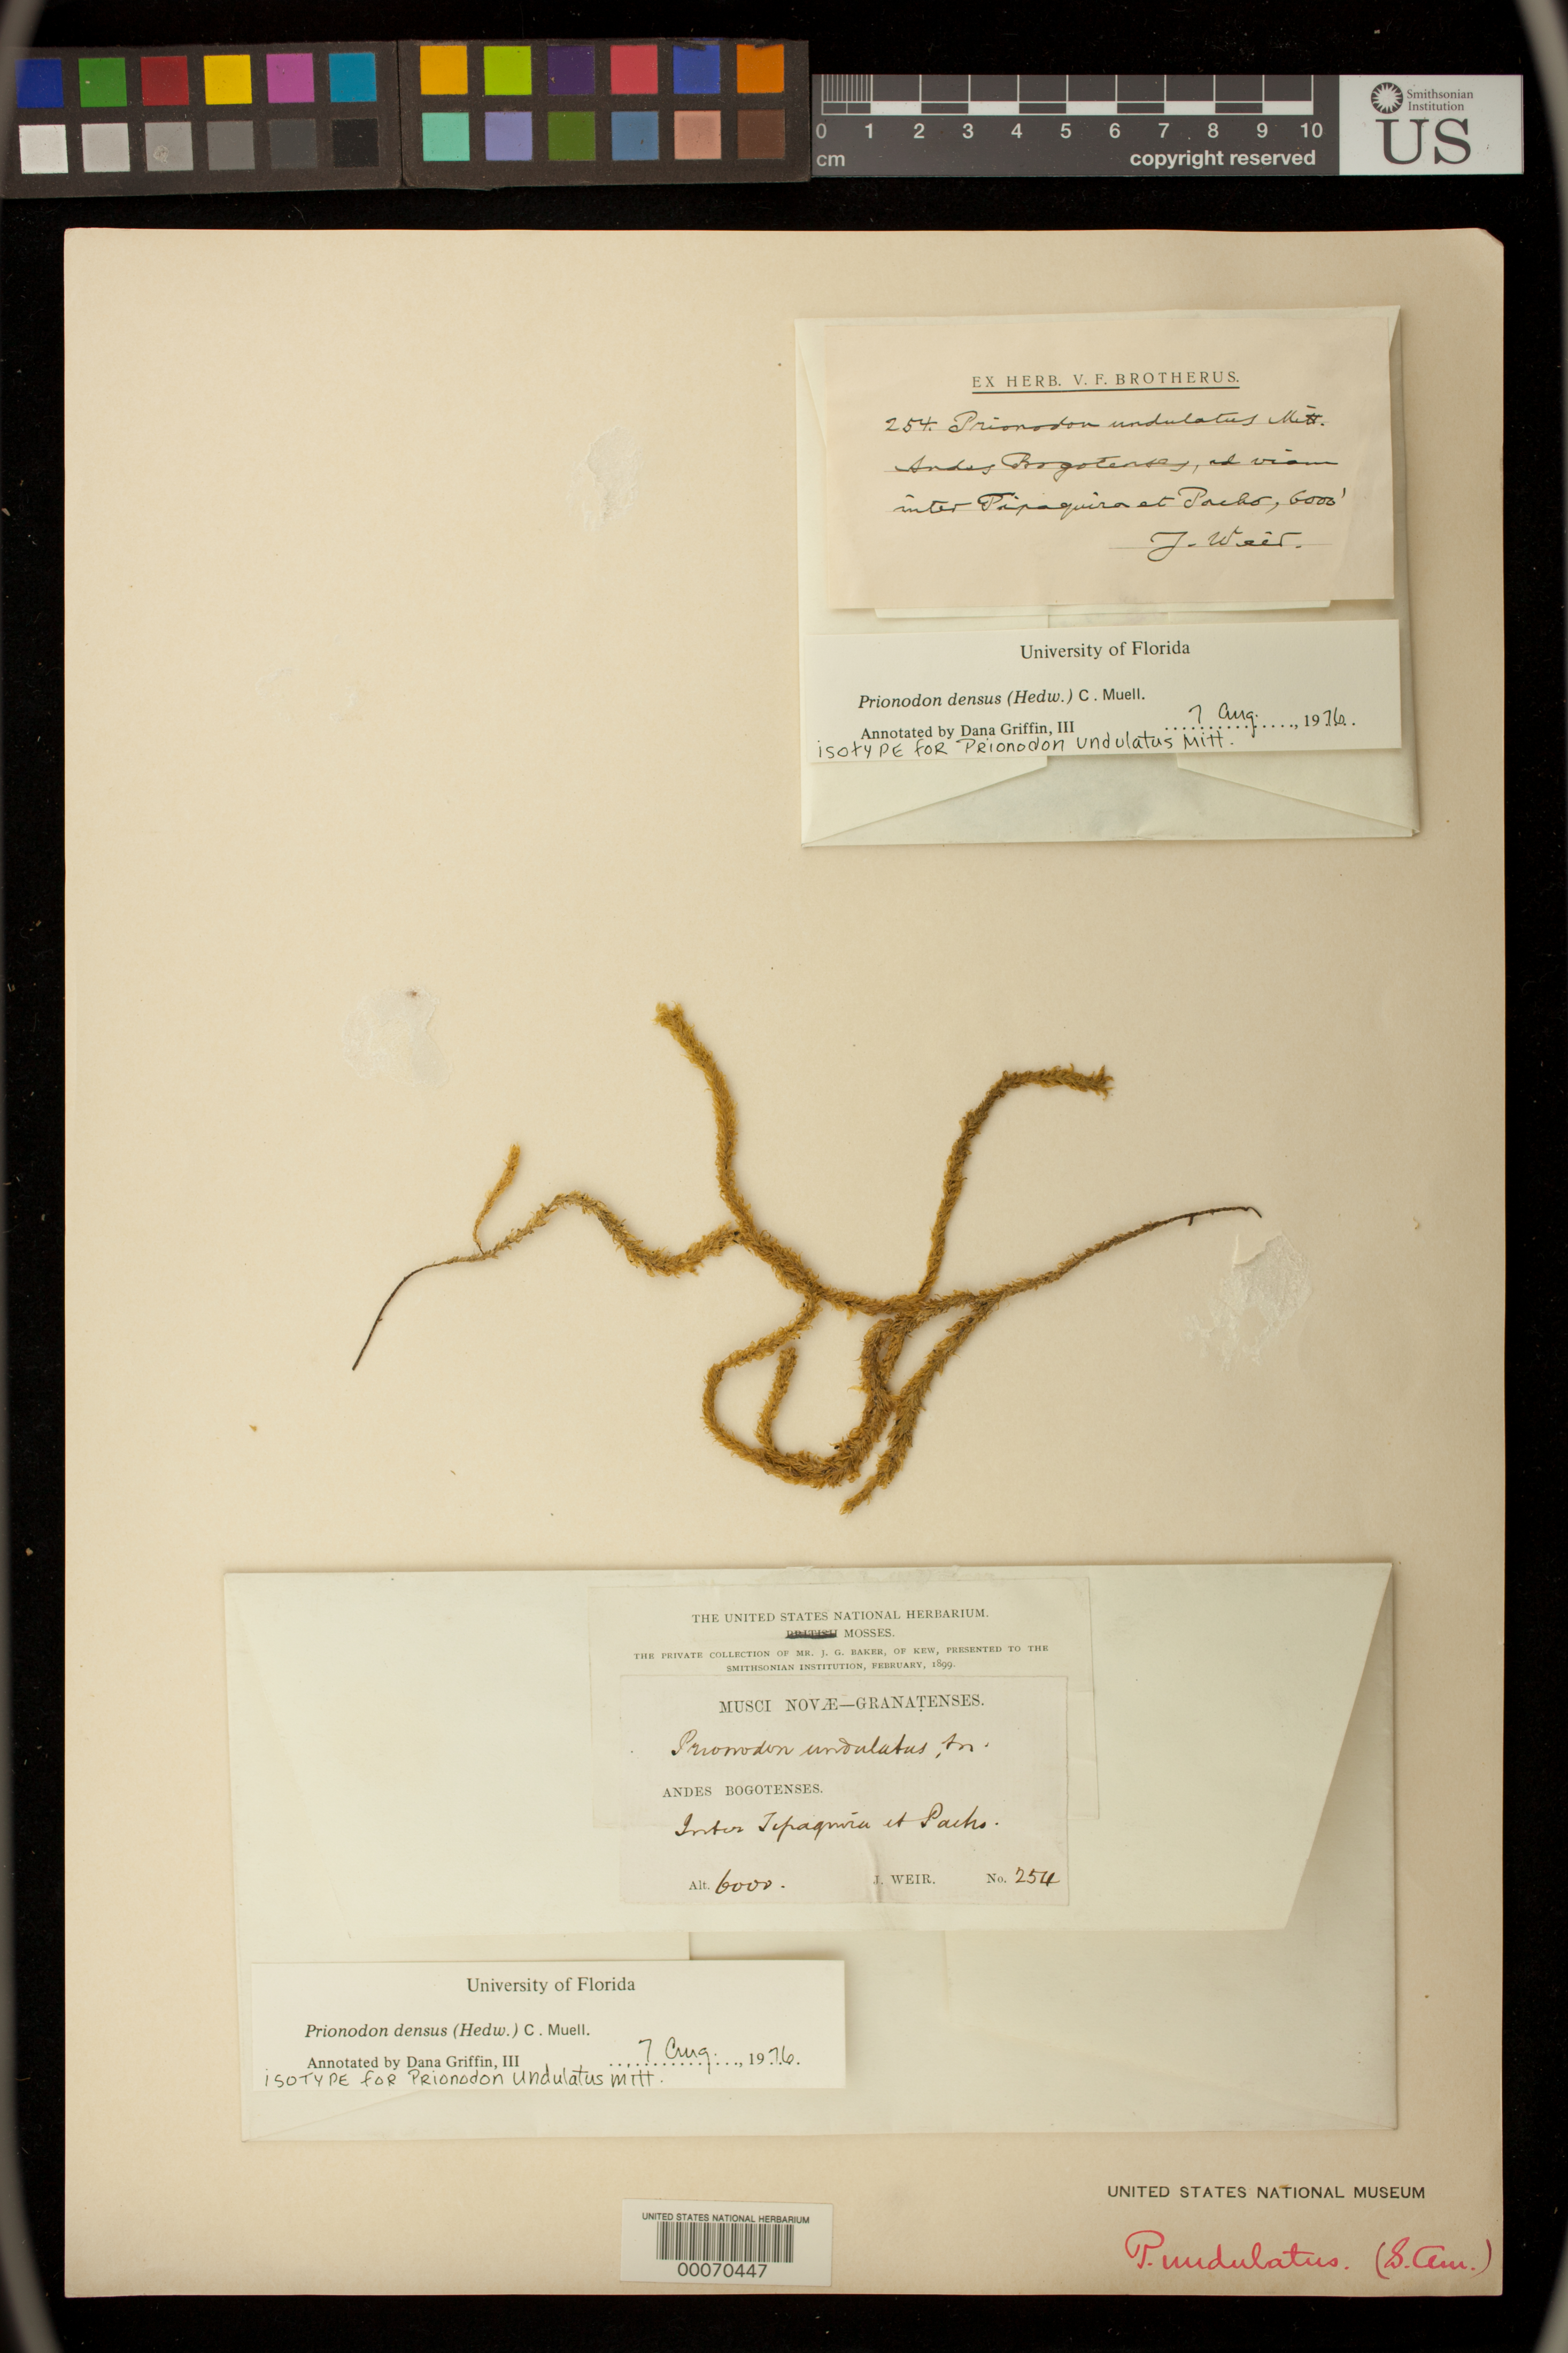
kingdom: Plantae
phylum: Bryophyta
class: Bryopsida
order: Hypnales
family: Prionodontaceae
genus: Prionodon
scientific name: Prionodon undulatus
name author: Mitt.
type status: Isotype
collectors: J. Wier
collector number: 254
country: Colombia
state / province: Cundinamarca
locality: Bogota, Andes, Tapaquira et Pacho.